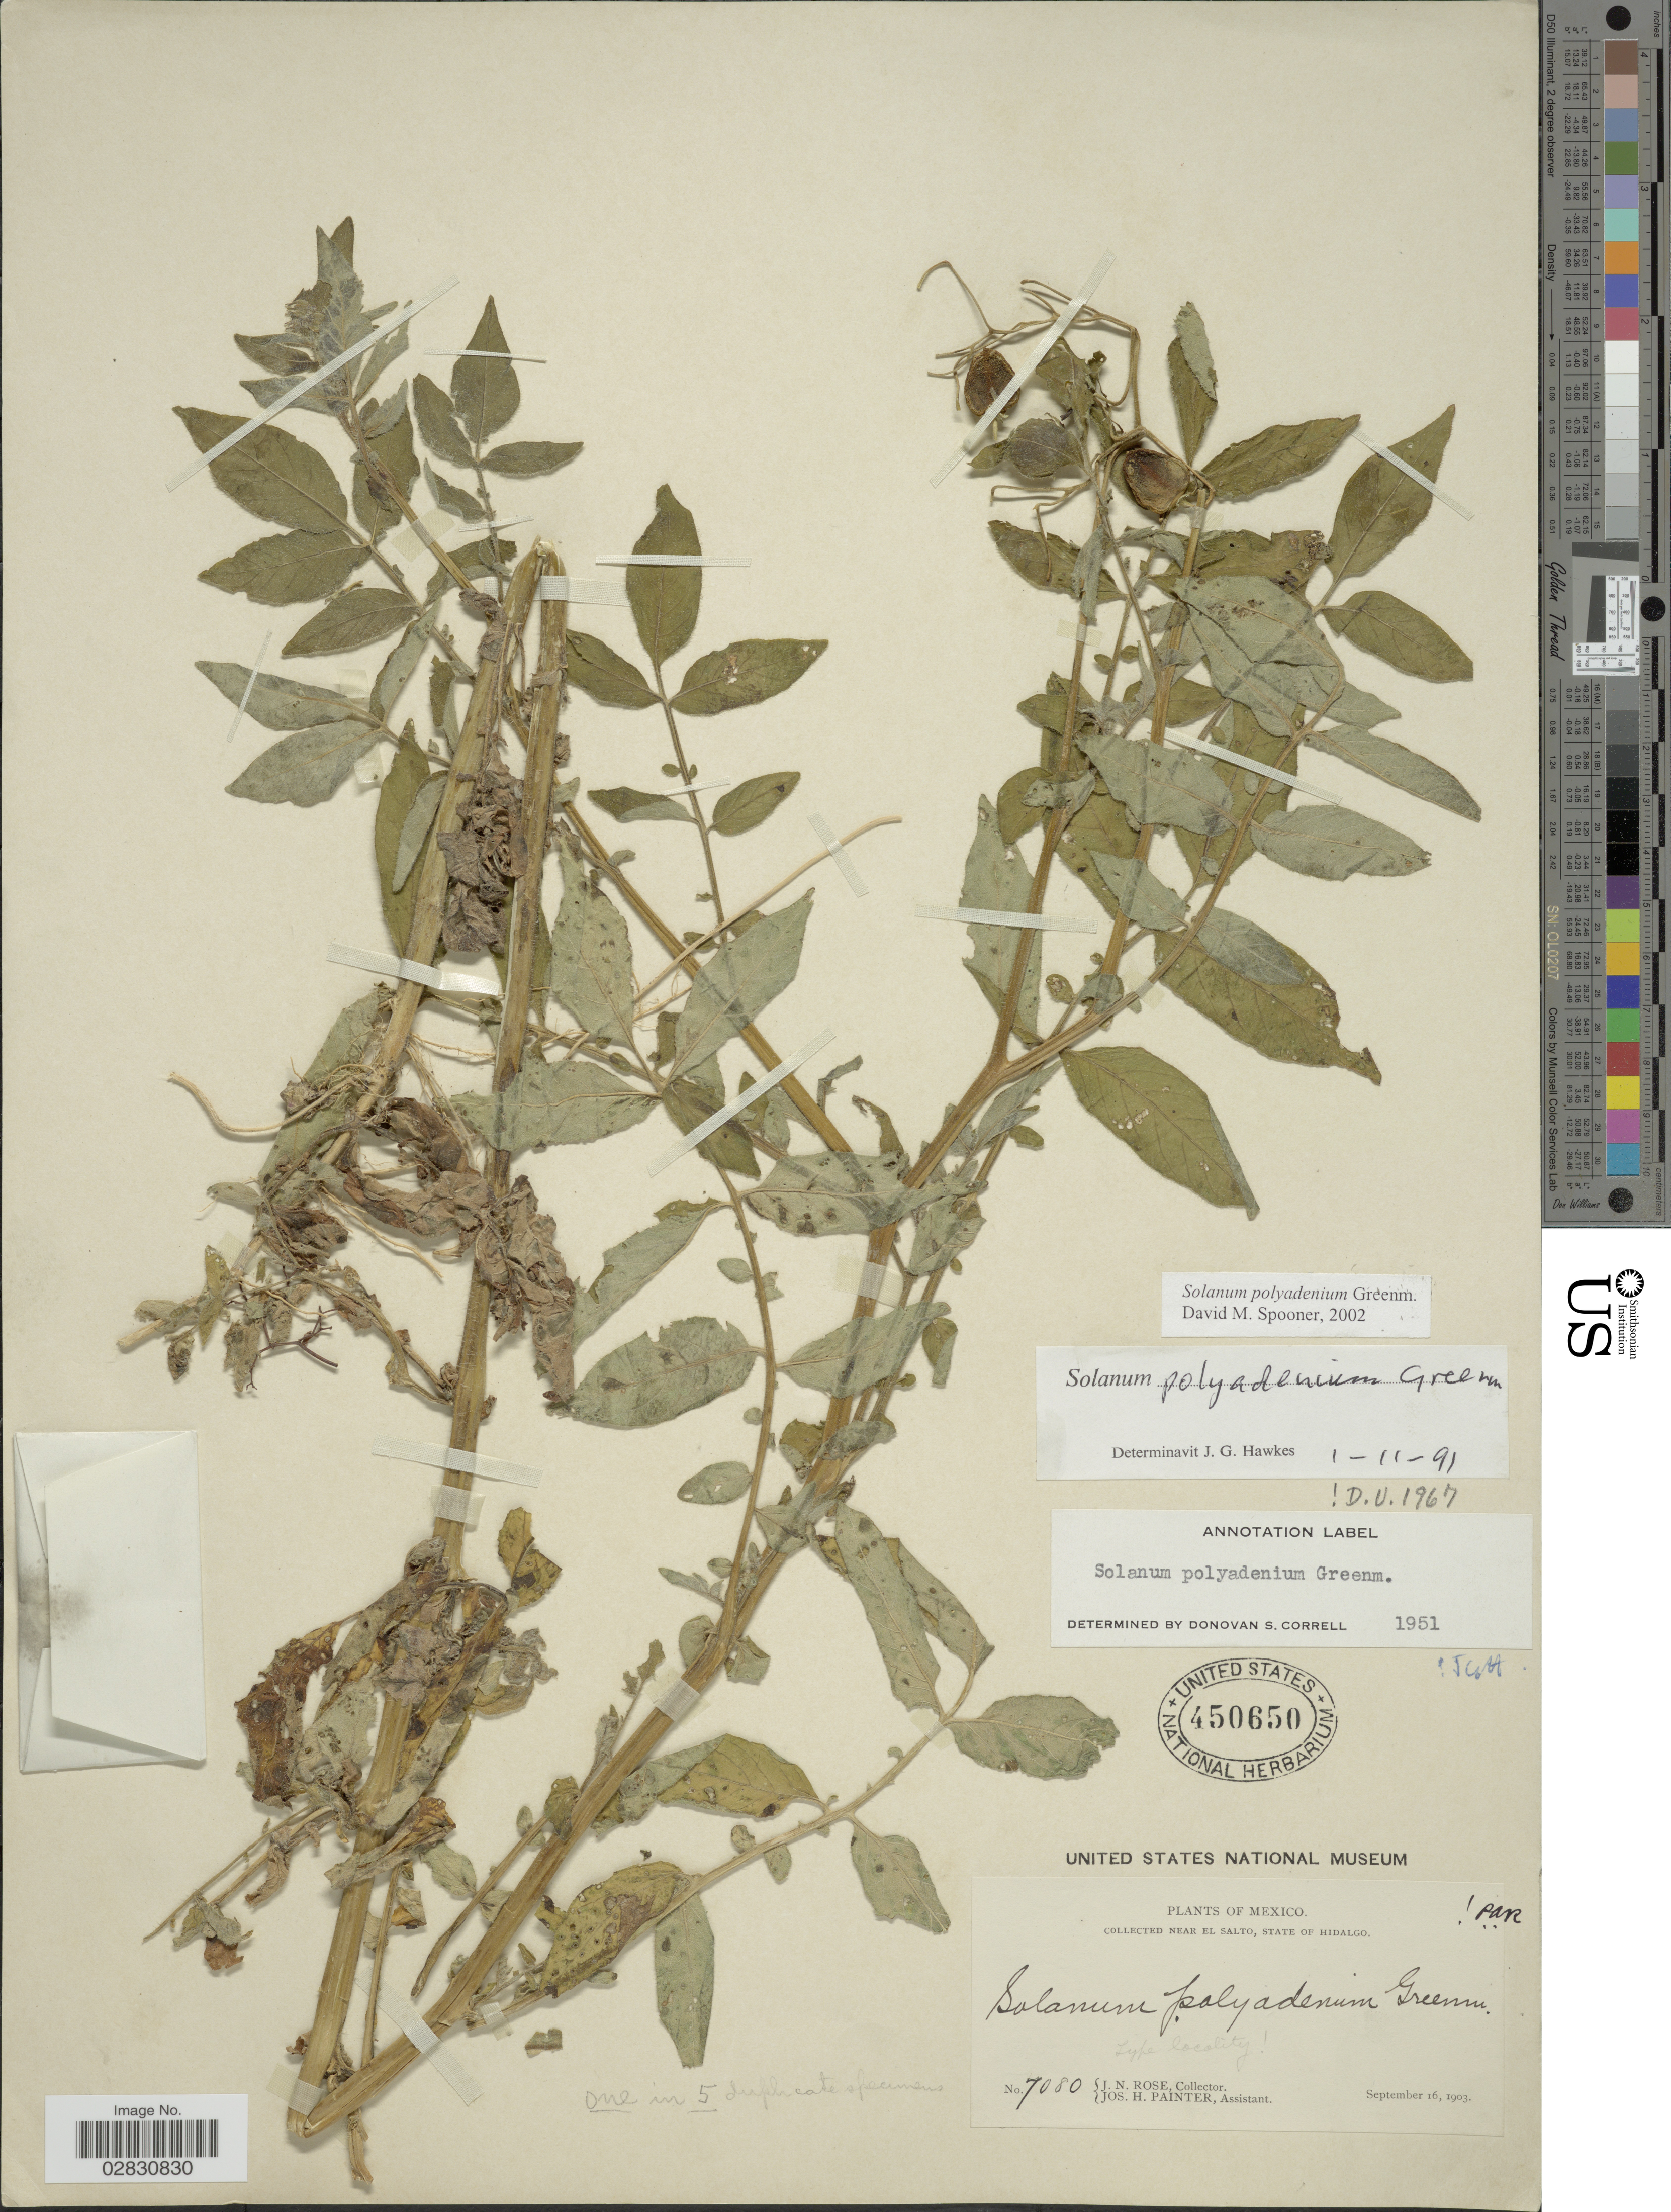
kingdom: Plantae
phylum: Tracheophyta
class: Magnoliopsida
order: Solanales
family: Solanaceae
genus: Solanum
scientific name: Solanum polyadenium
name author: Greenm.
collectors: J. N. Rose & J. H. Painter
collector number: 7080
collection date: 1903-09-16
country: Mexico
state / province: Hidalgo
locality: Near El Salto, State of Hidalgo.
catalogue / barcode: US 450650